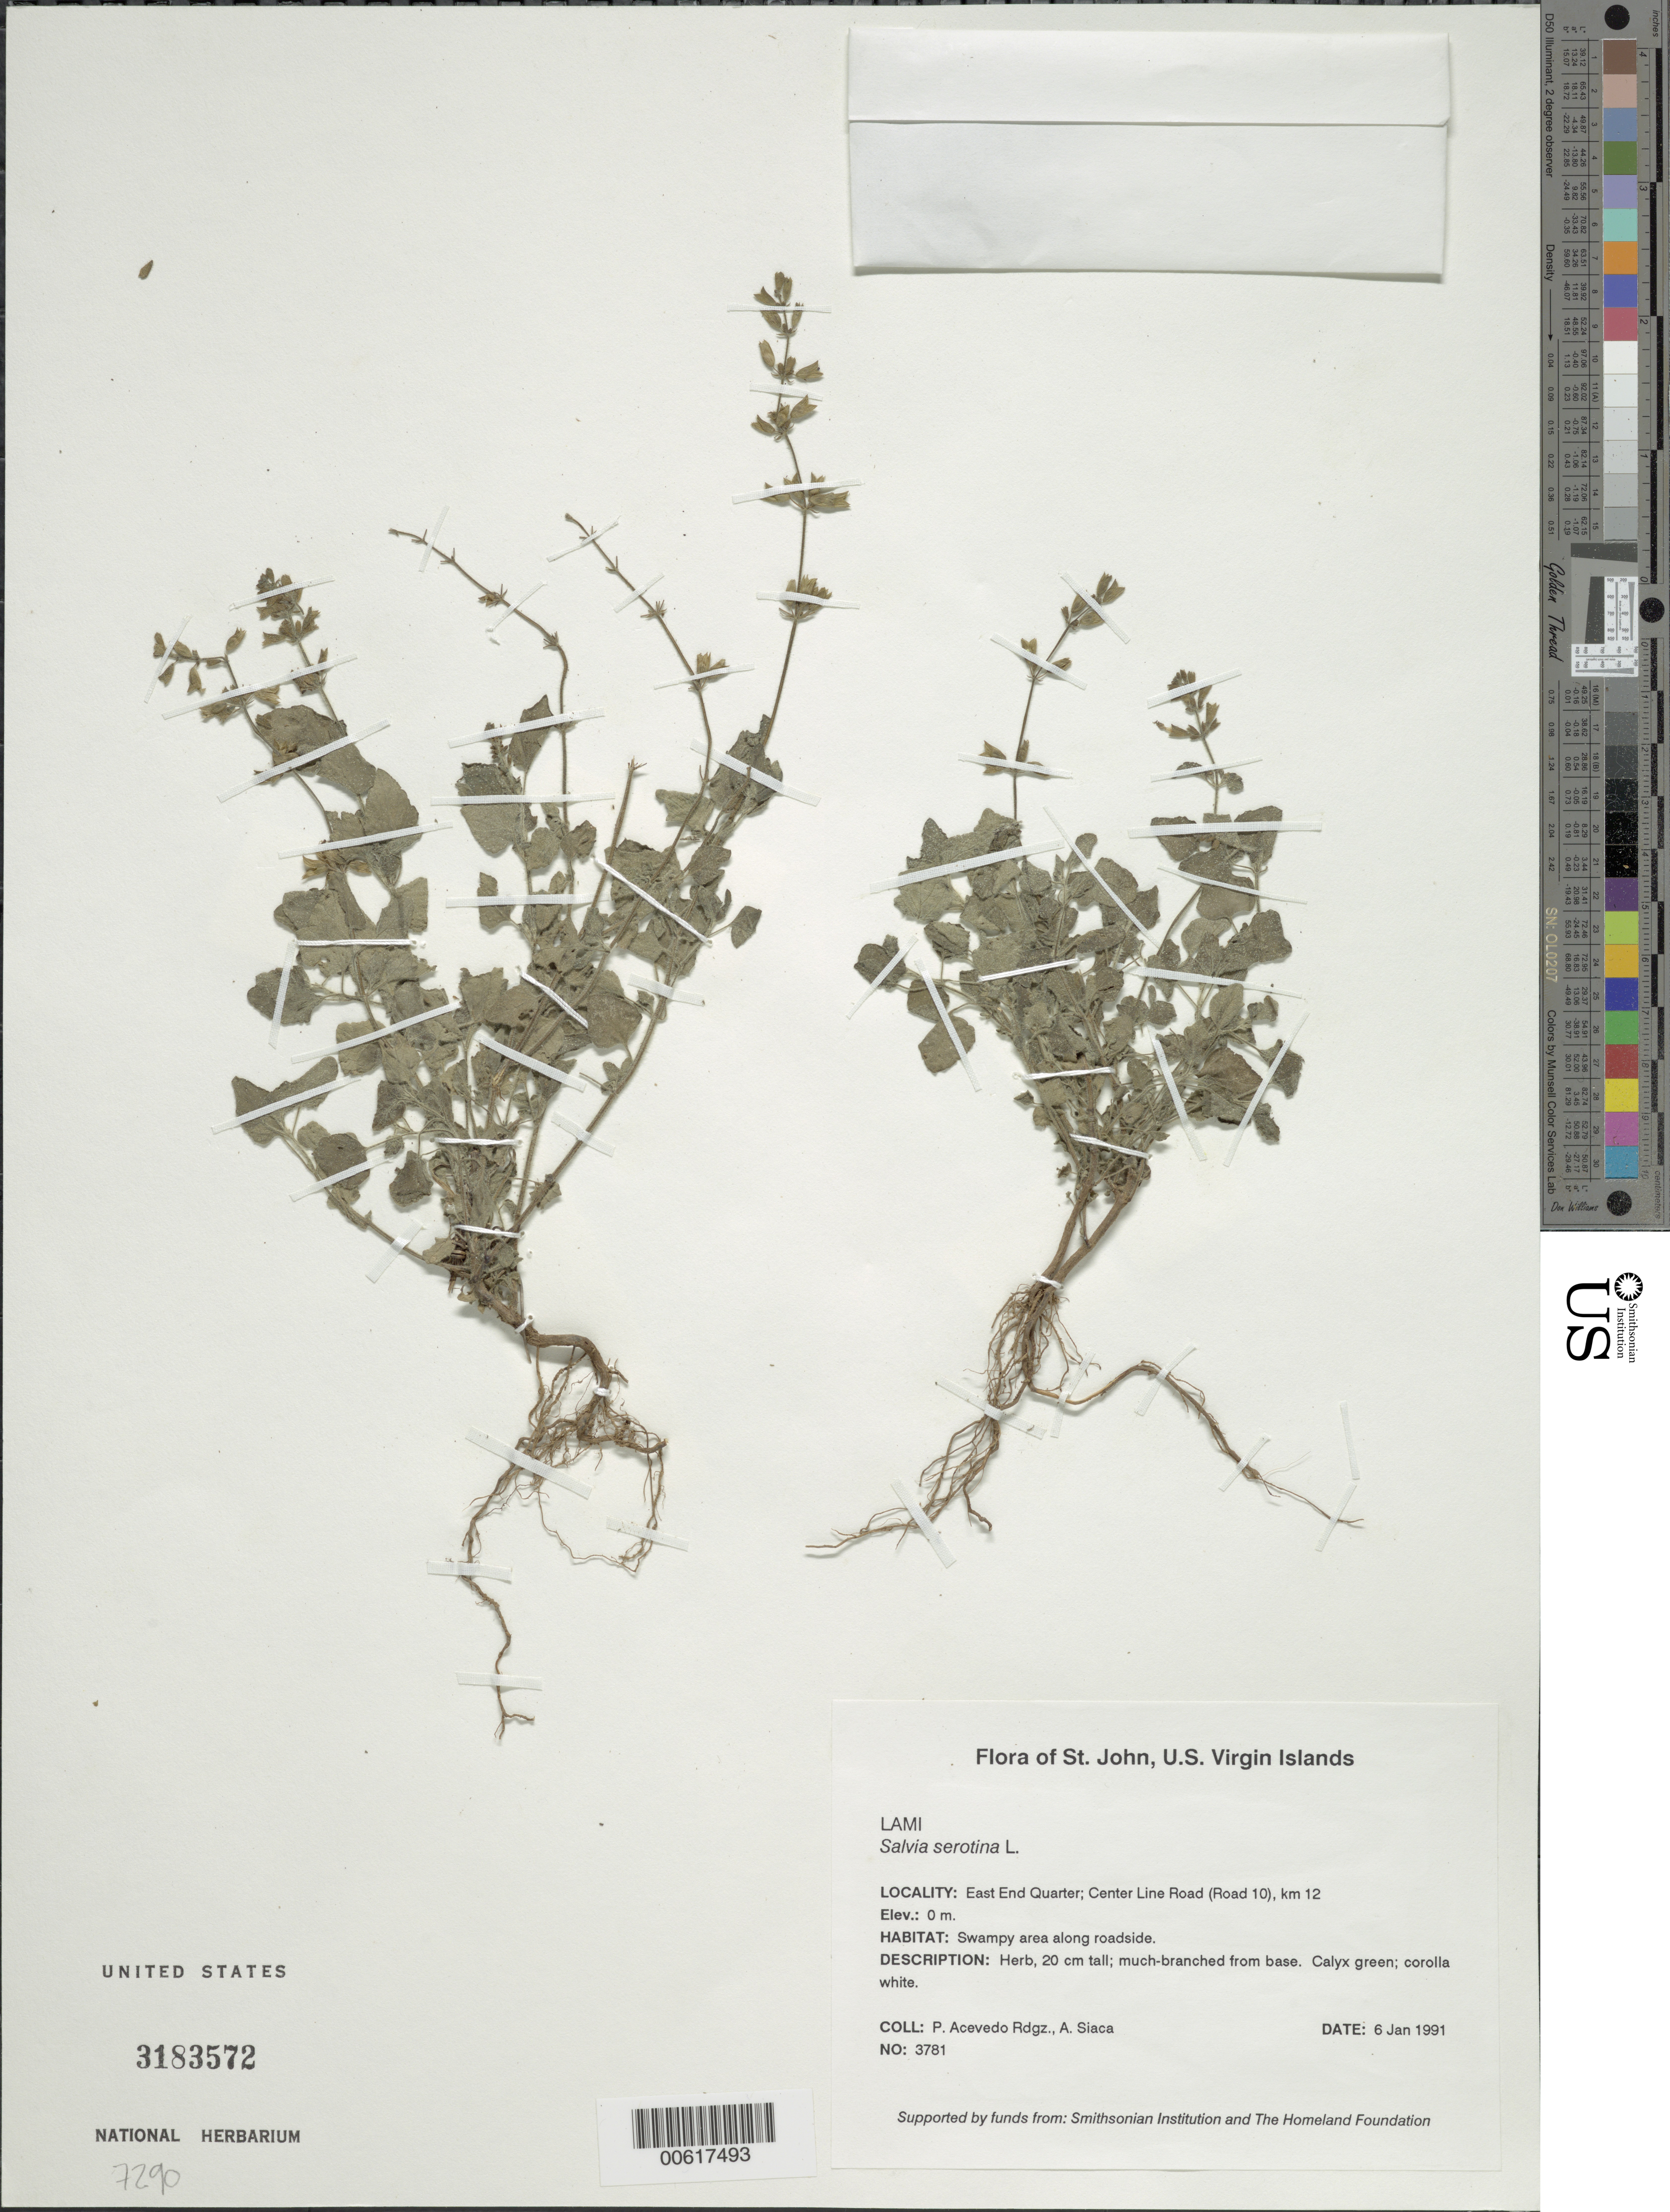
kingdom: Plantae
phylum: Tracheophyta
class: Magnoliopsida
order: Lamiales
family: Lamiaceae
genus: Salvia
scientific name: Salvia serotina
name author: L.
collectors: P. Acevedo-Rodr. & A. Siaca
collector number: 3781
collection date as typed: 06 Jan 1991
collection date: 1991-01-06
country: U.S. Virgin Islands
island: St. John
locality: East End Quarter; Center Line Road (Road 10), km 12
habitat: Swampy area along roadside.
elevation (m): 0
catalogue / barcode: US 3183572